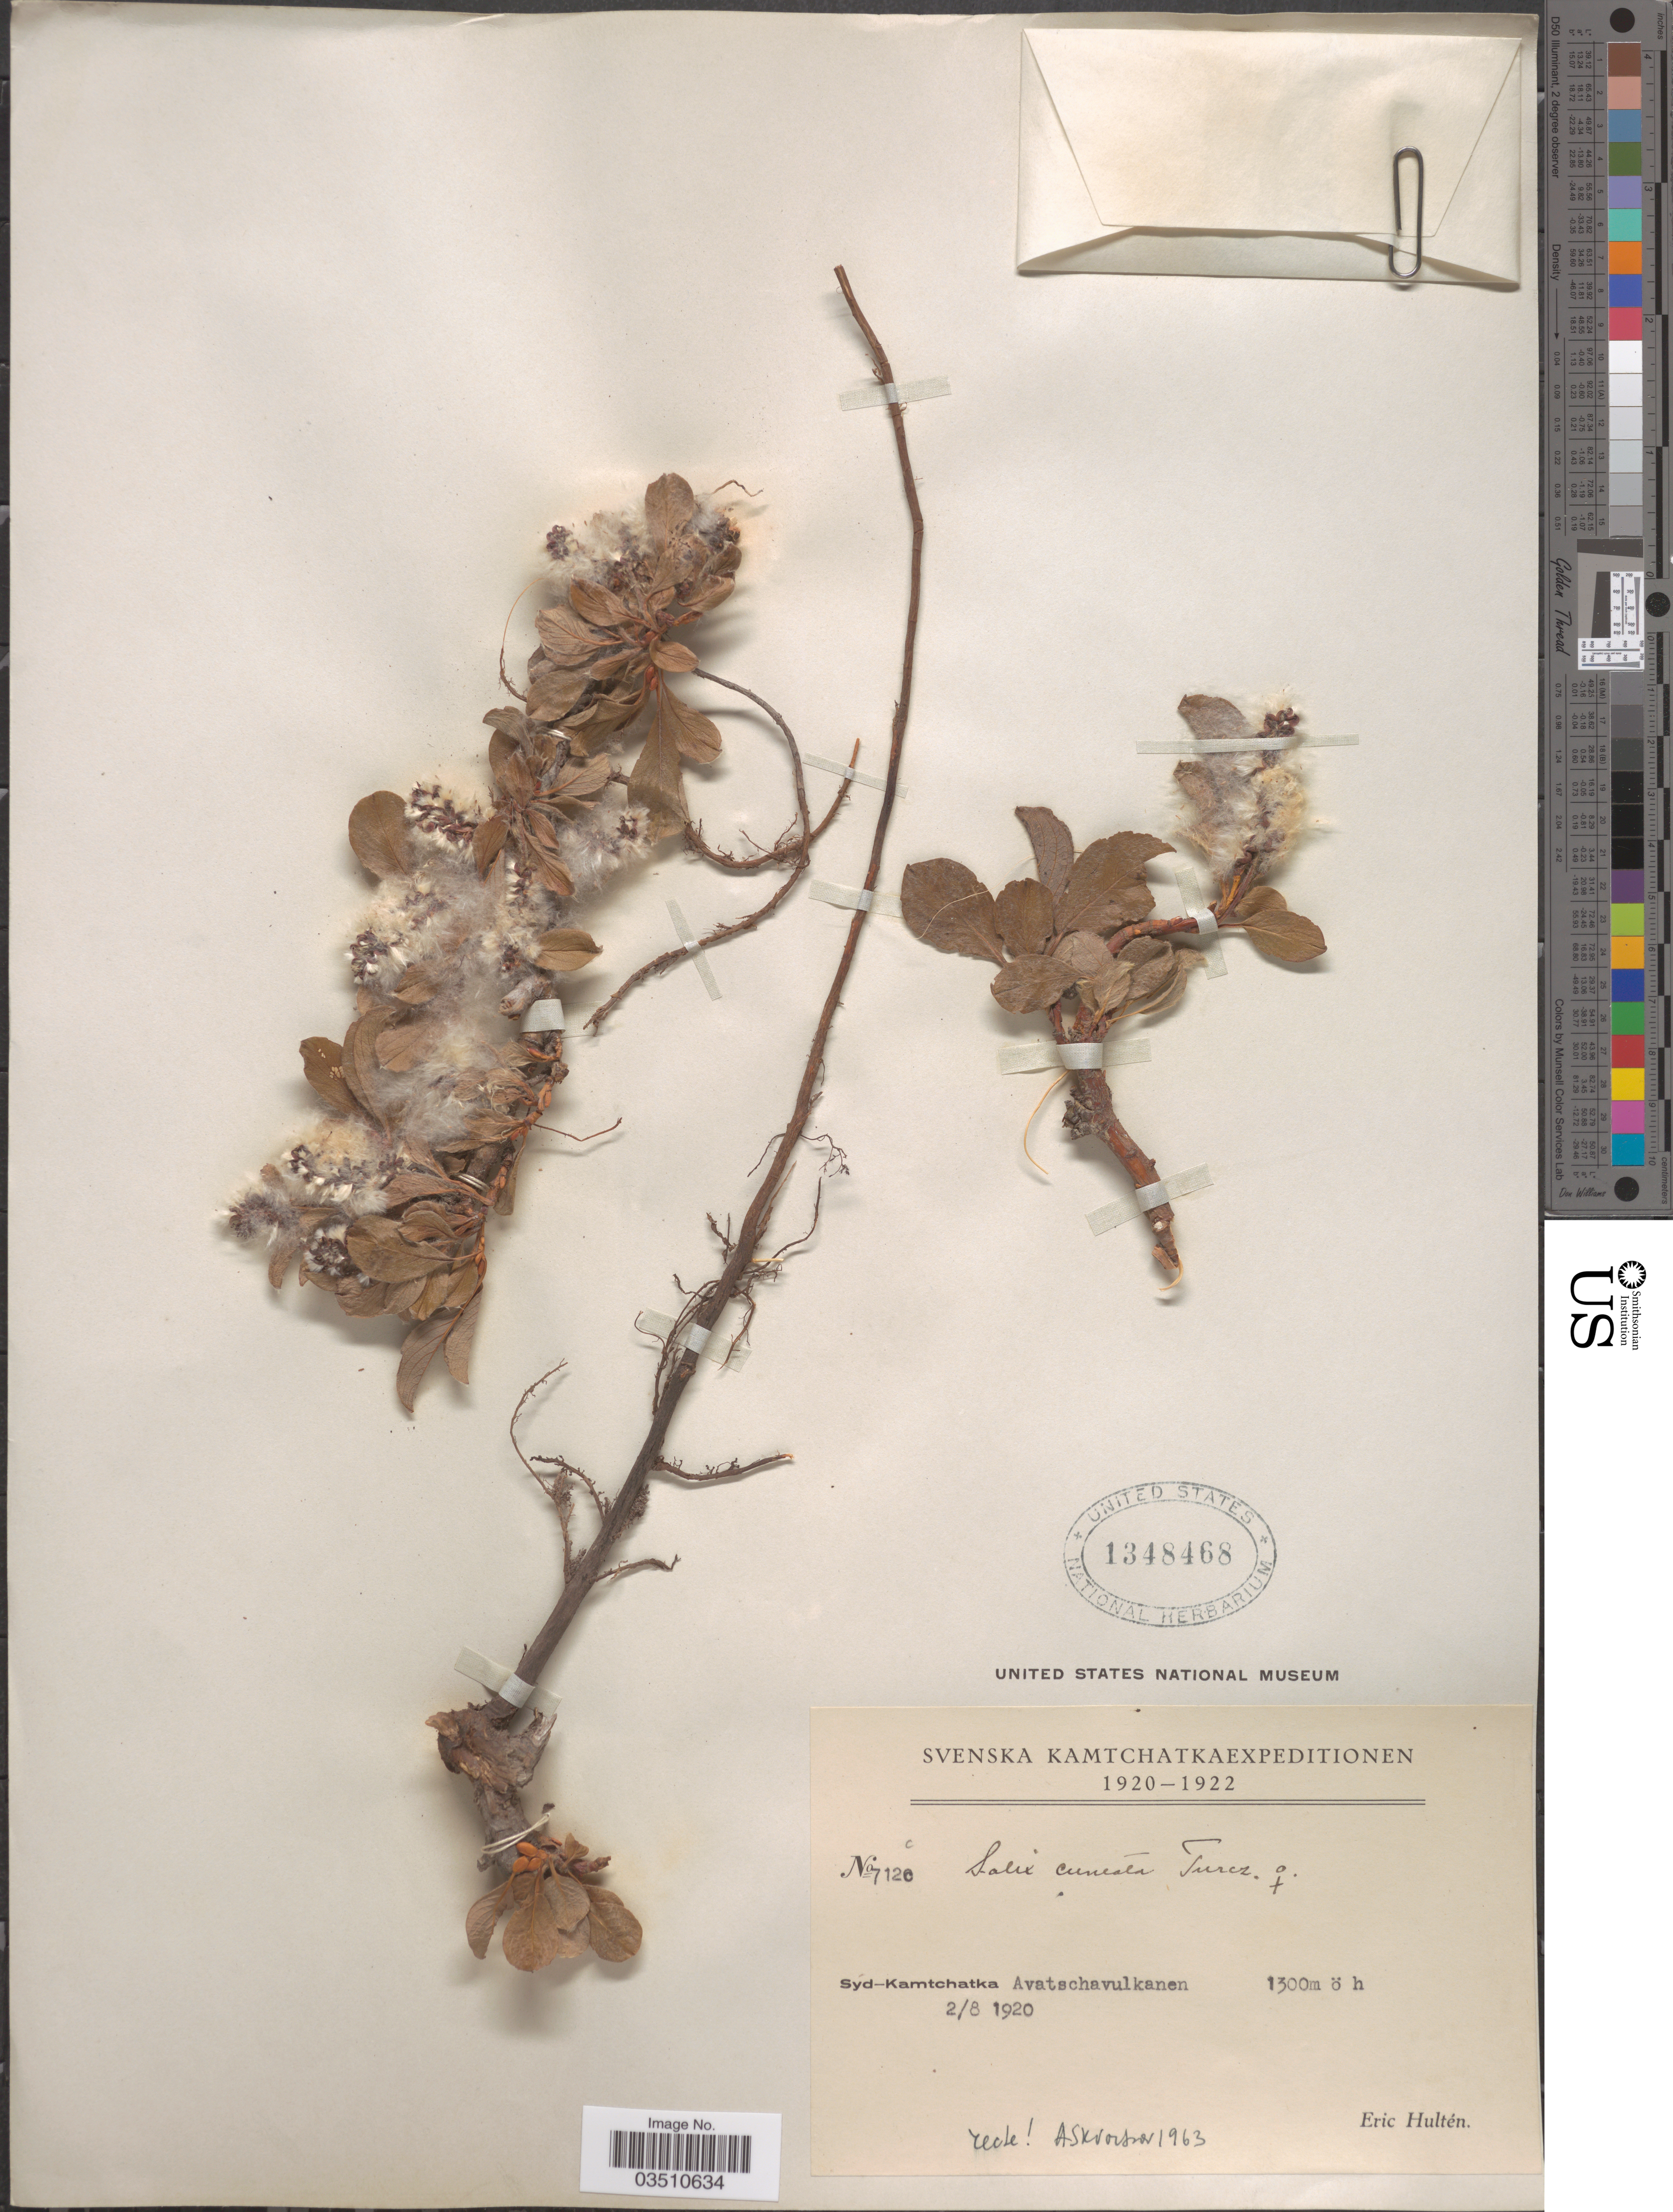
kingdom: Plantae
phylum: Tracheophyta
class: Magnoliopsida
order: Malpighiales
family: Salicaceae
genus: Salix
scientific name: Salix cuneata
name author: Nutt.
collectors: E. G. Hultén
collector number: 7120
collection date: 1920-08-02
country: Russian Federation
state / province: Kamchatka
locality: Syd-Kamtchatka Avatschavulkanen.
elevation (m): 1300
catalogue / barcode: US 1348468